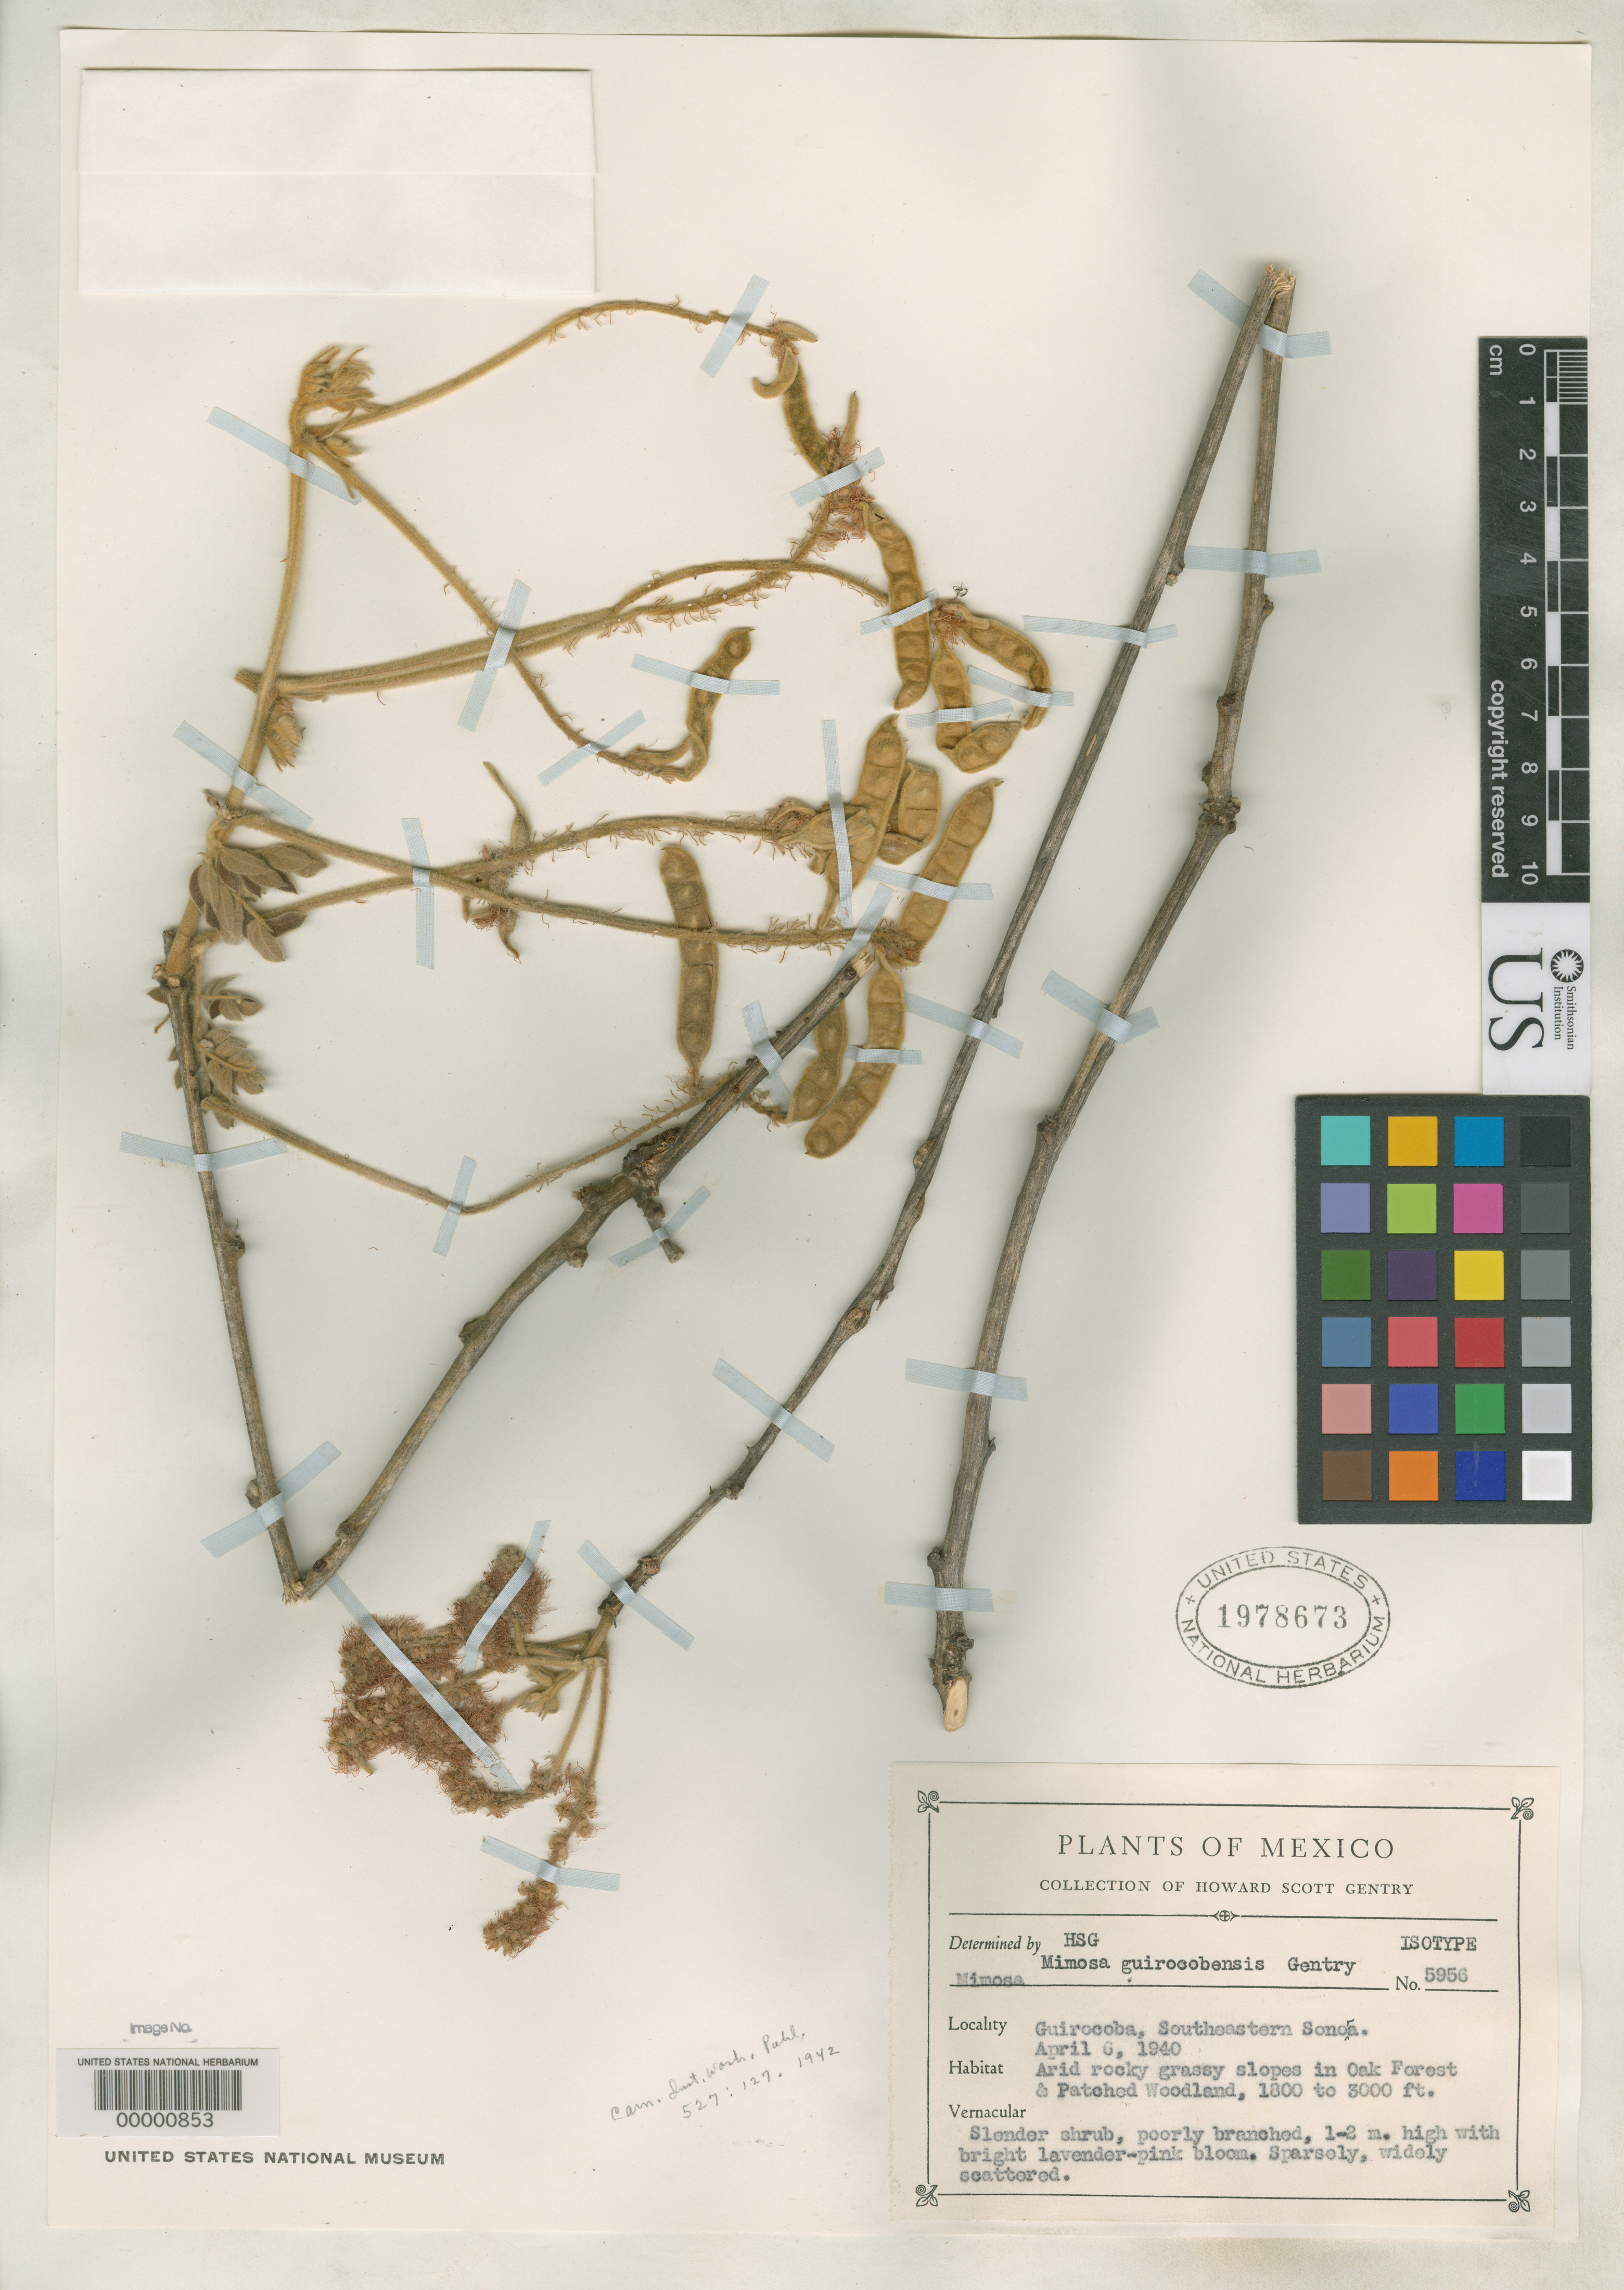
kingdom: Plantae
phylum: Tracheophyta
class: Magnoliopsida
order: Fabales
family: Fabaceae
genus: Mimosa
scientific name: Mimosa guirocobensis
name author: Gentry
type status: Isotype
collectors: H. S. Gentry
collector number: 5956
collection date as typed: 06 Apr 1940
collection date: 1940-04-06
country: Mexico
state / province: Sonora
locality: Near Guirocoba.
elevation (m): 549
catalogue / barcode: US 1978673